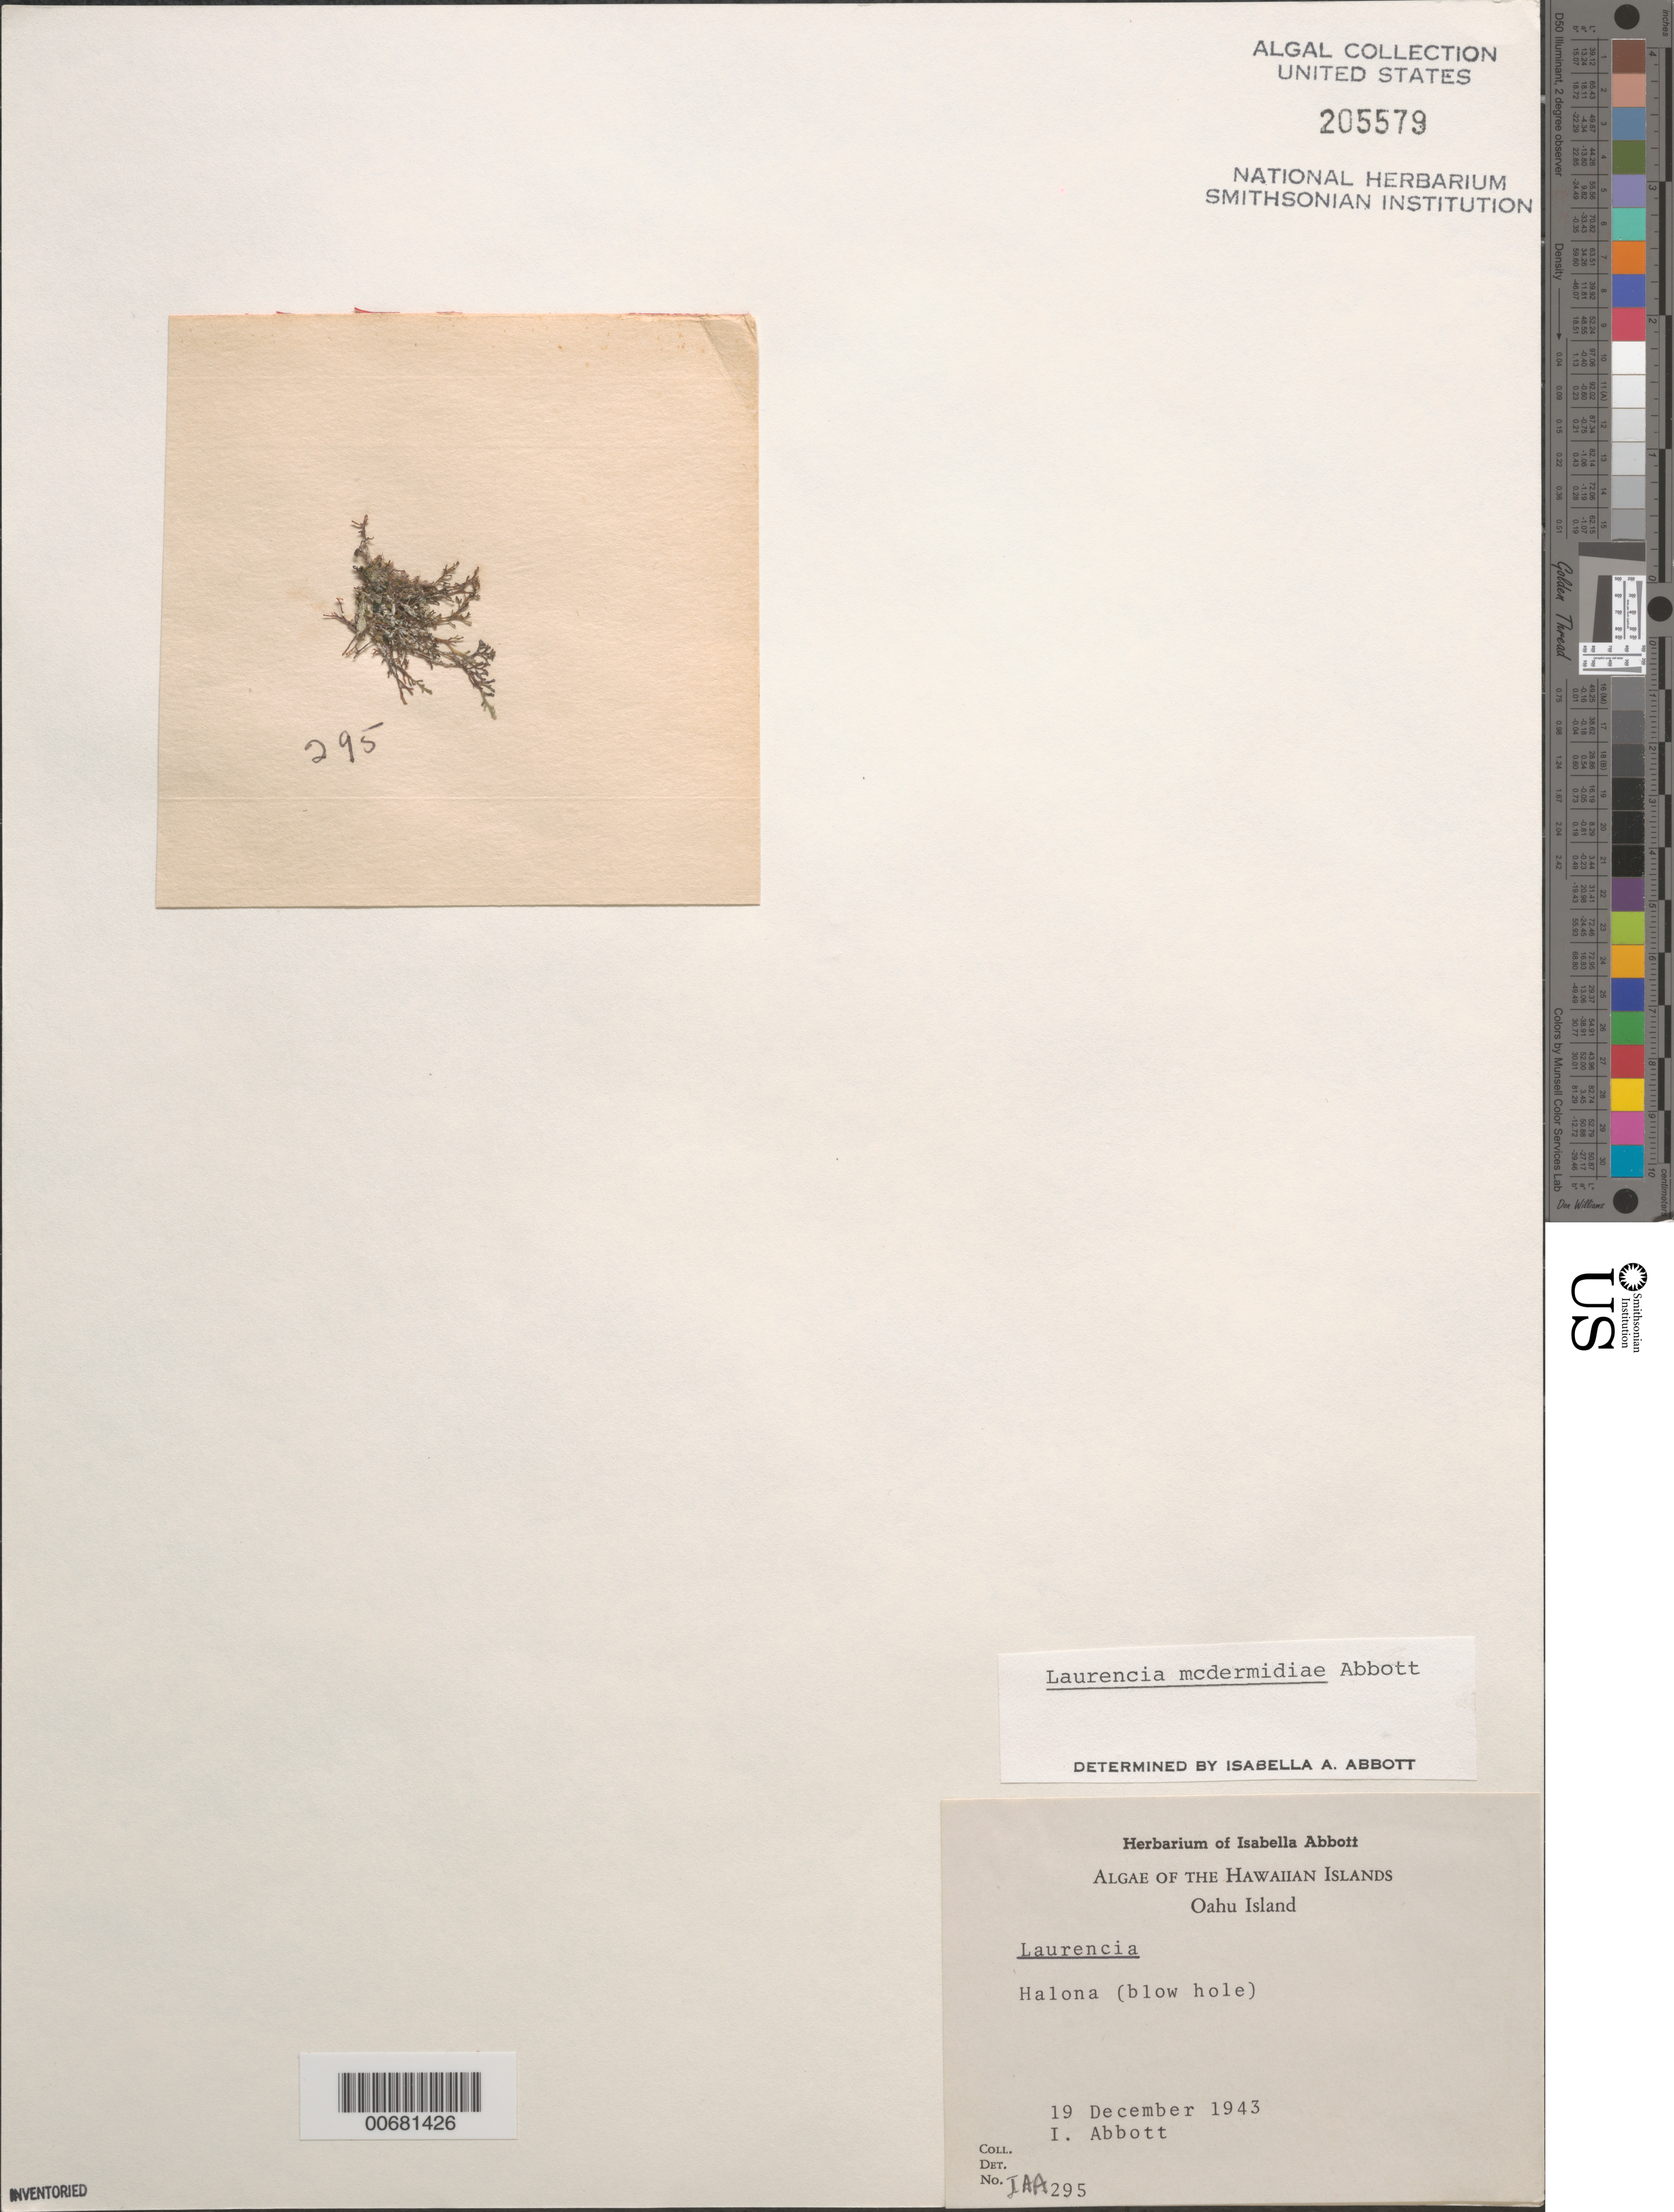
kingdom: Plantae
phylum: Rhodophyta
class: Florideophyceae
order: Ceramiales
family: Rhodomelaceae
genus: Laurencia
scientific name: Laurencia mcdermidiae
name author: I.A. Abbott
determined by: Abbott, Isabella A.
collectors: I. A. Abbott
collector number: IAA 295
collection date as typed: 19 Dec 1943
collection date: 1943-12-19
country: United States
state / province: Hawaii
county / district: Honolulu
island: Oahu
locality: Halona, Blow Hole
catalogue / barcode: US 205579